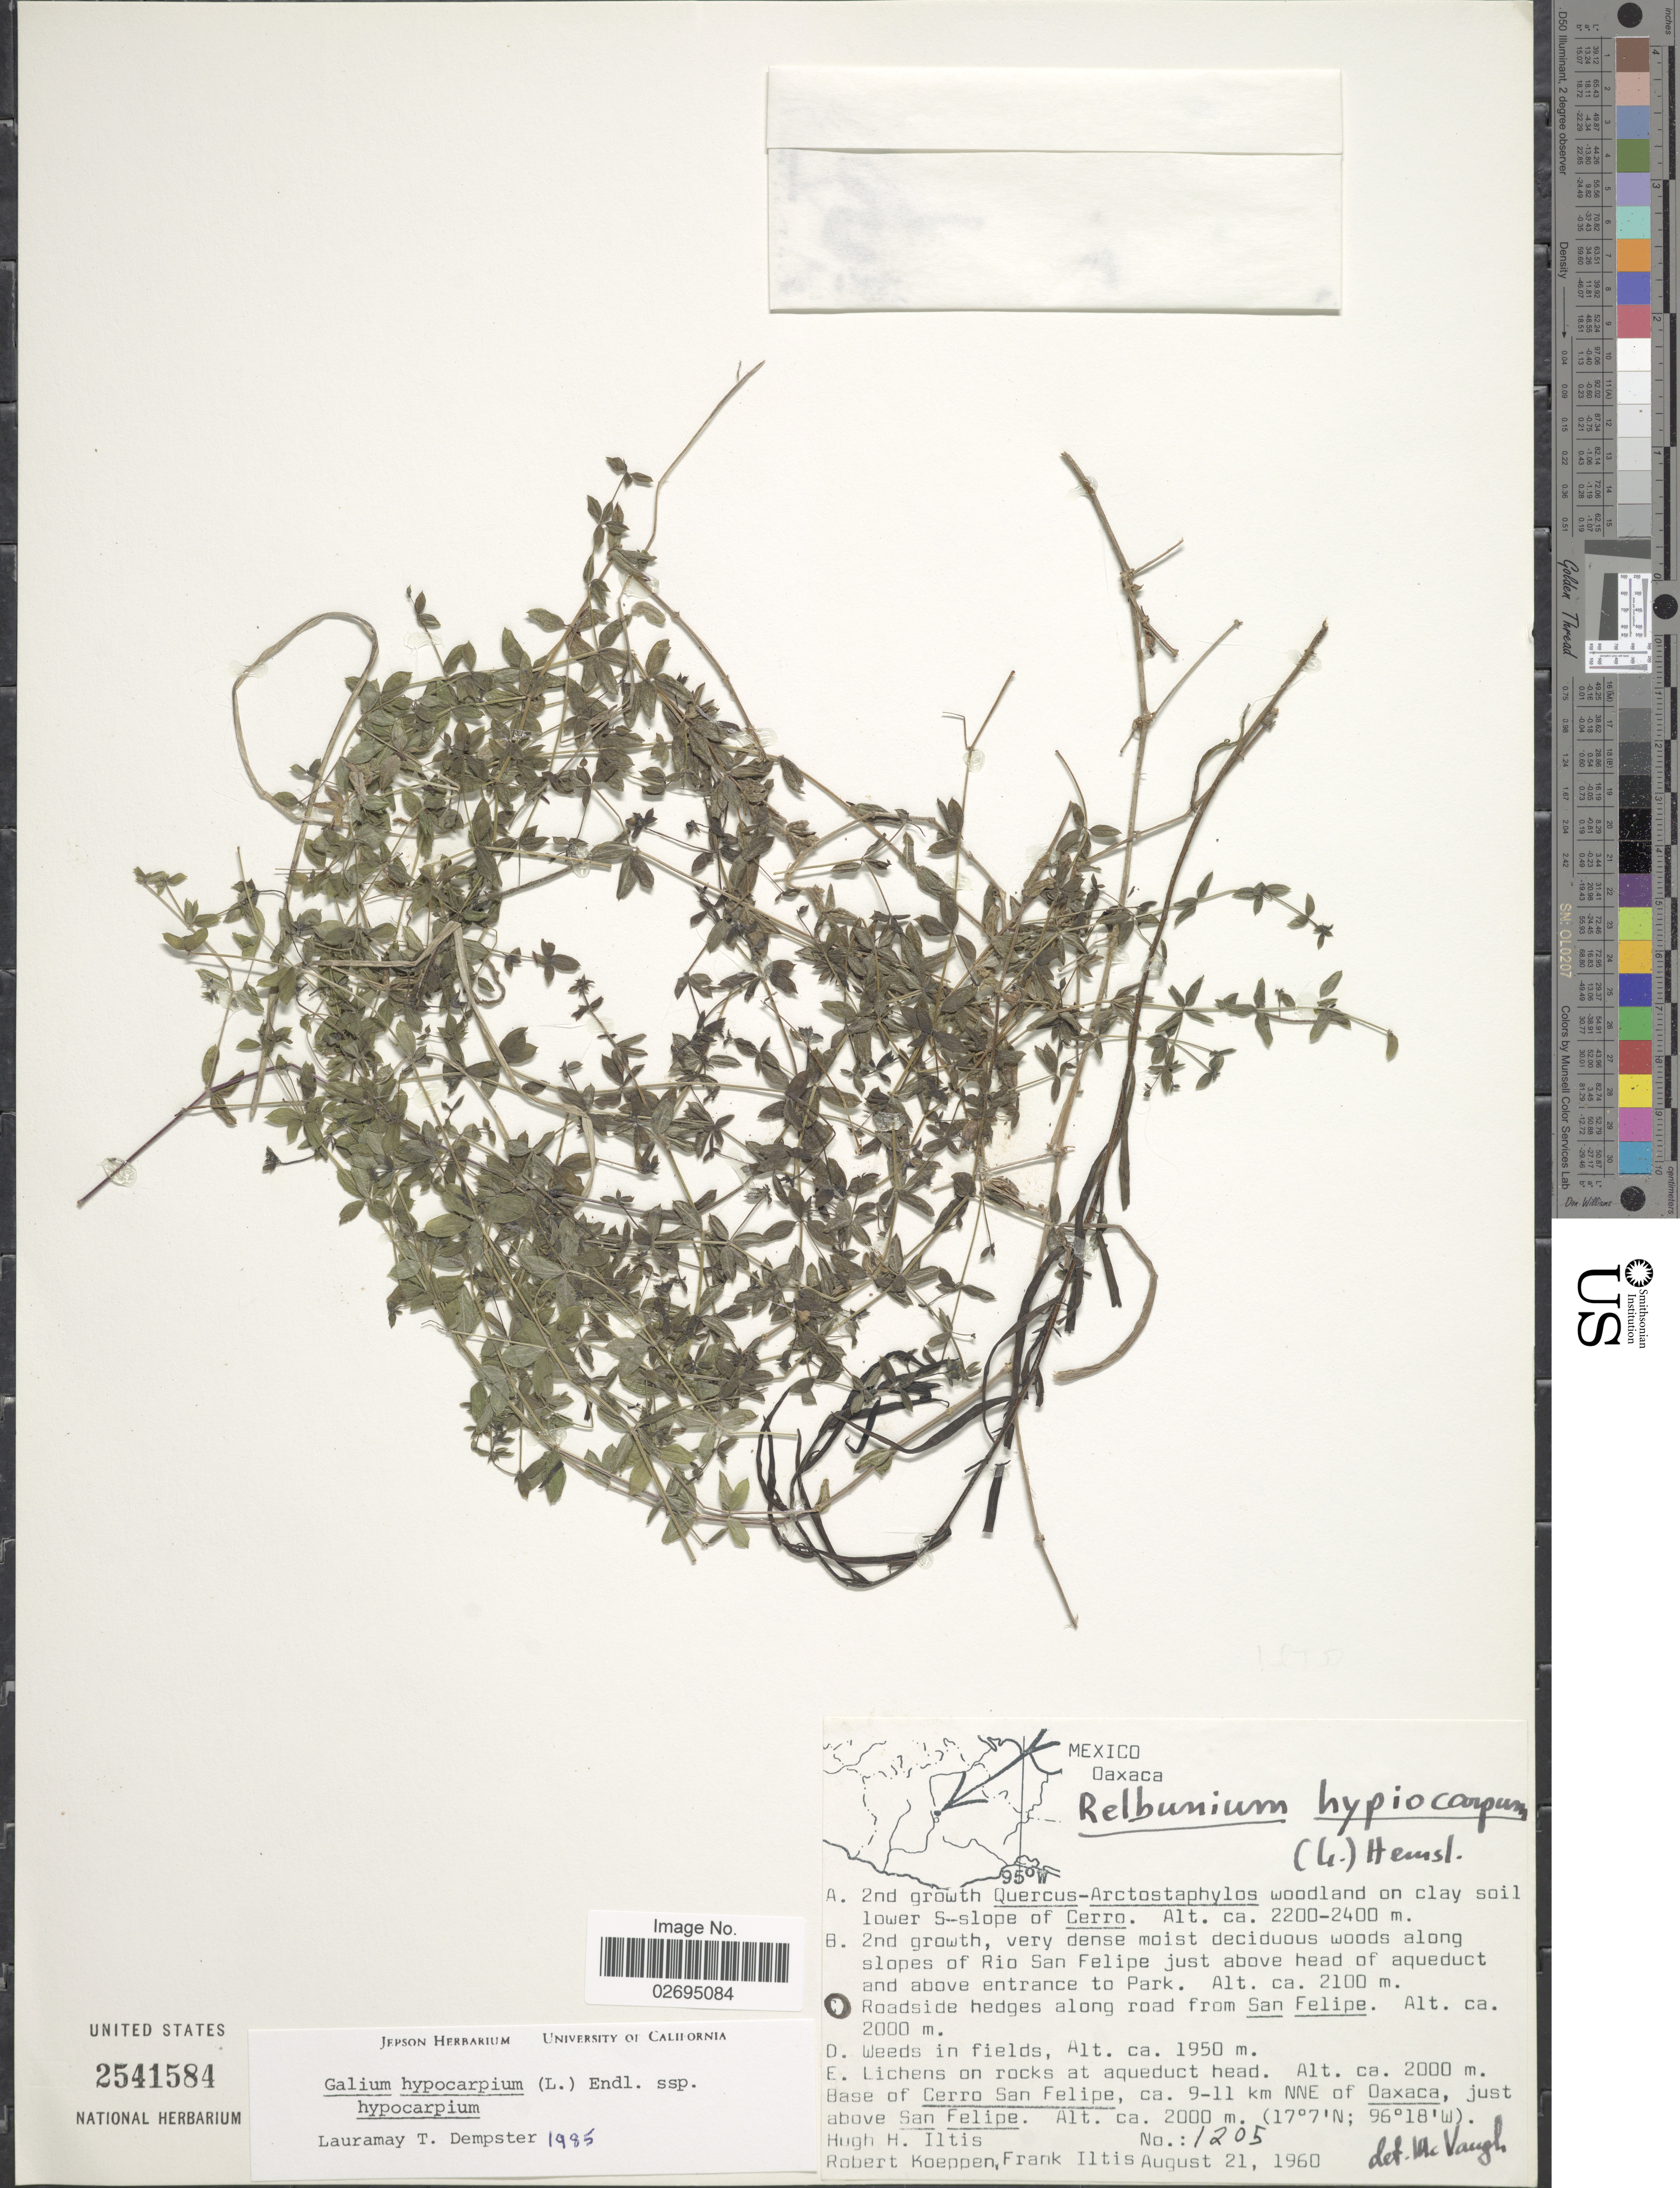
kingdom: Plantae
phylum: Tracheophyta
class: Magnoliopsida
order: Gentianales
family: Rubiaceae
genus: Galium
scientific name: Galium hypocarpium subsp. hypocarpium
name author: (L.) Endl. ex Griseb.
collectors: H. H. Iltis, R. C. Koeppen & F. S. Iltis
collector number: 1205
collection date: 1960-08-21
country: Mexico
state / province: Oaxaca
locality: Along road from San Felipe. Base of Cerro San Felipe, ca. 9-11 km NNE of Oaxaca, just above San Felipe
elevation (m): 2000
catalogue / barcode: US 2541584